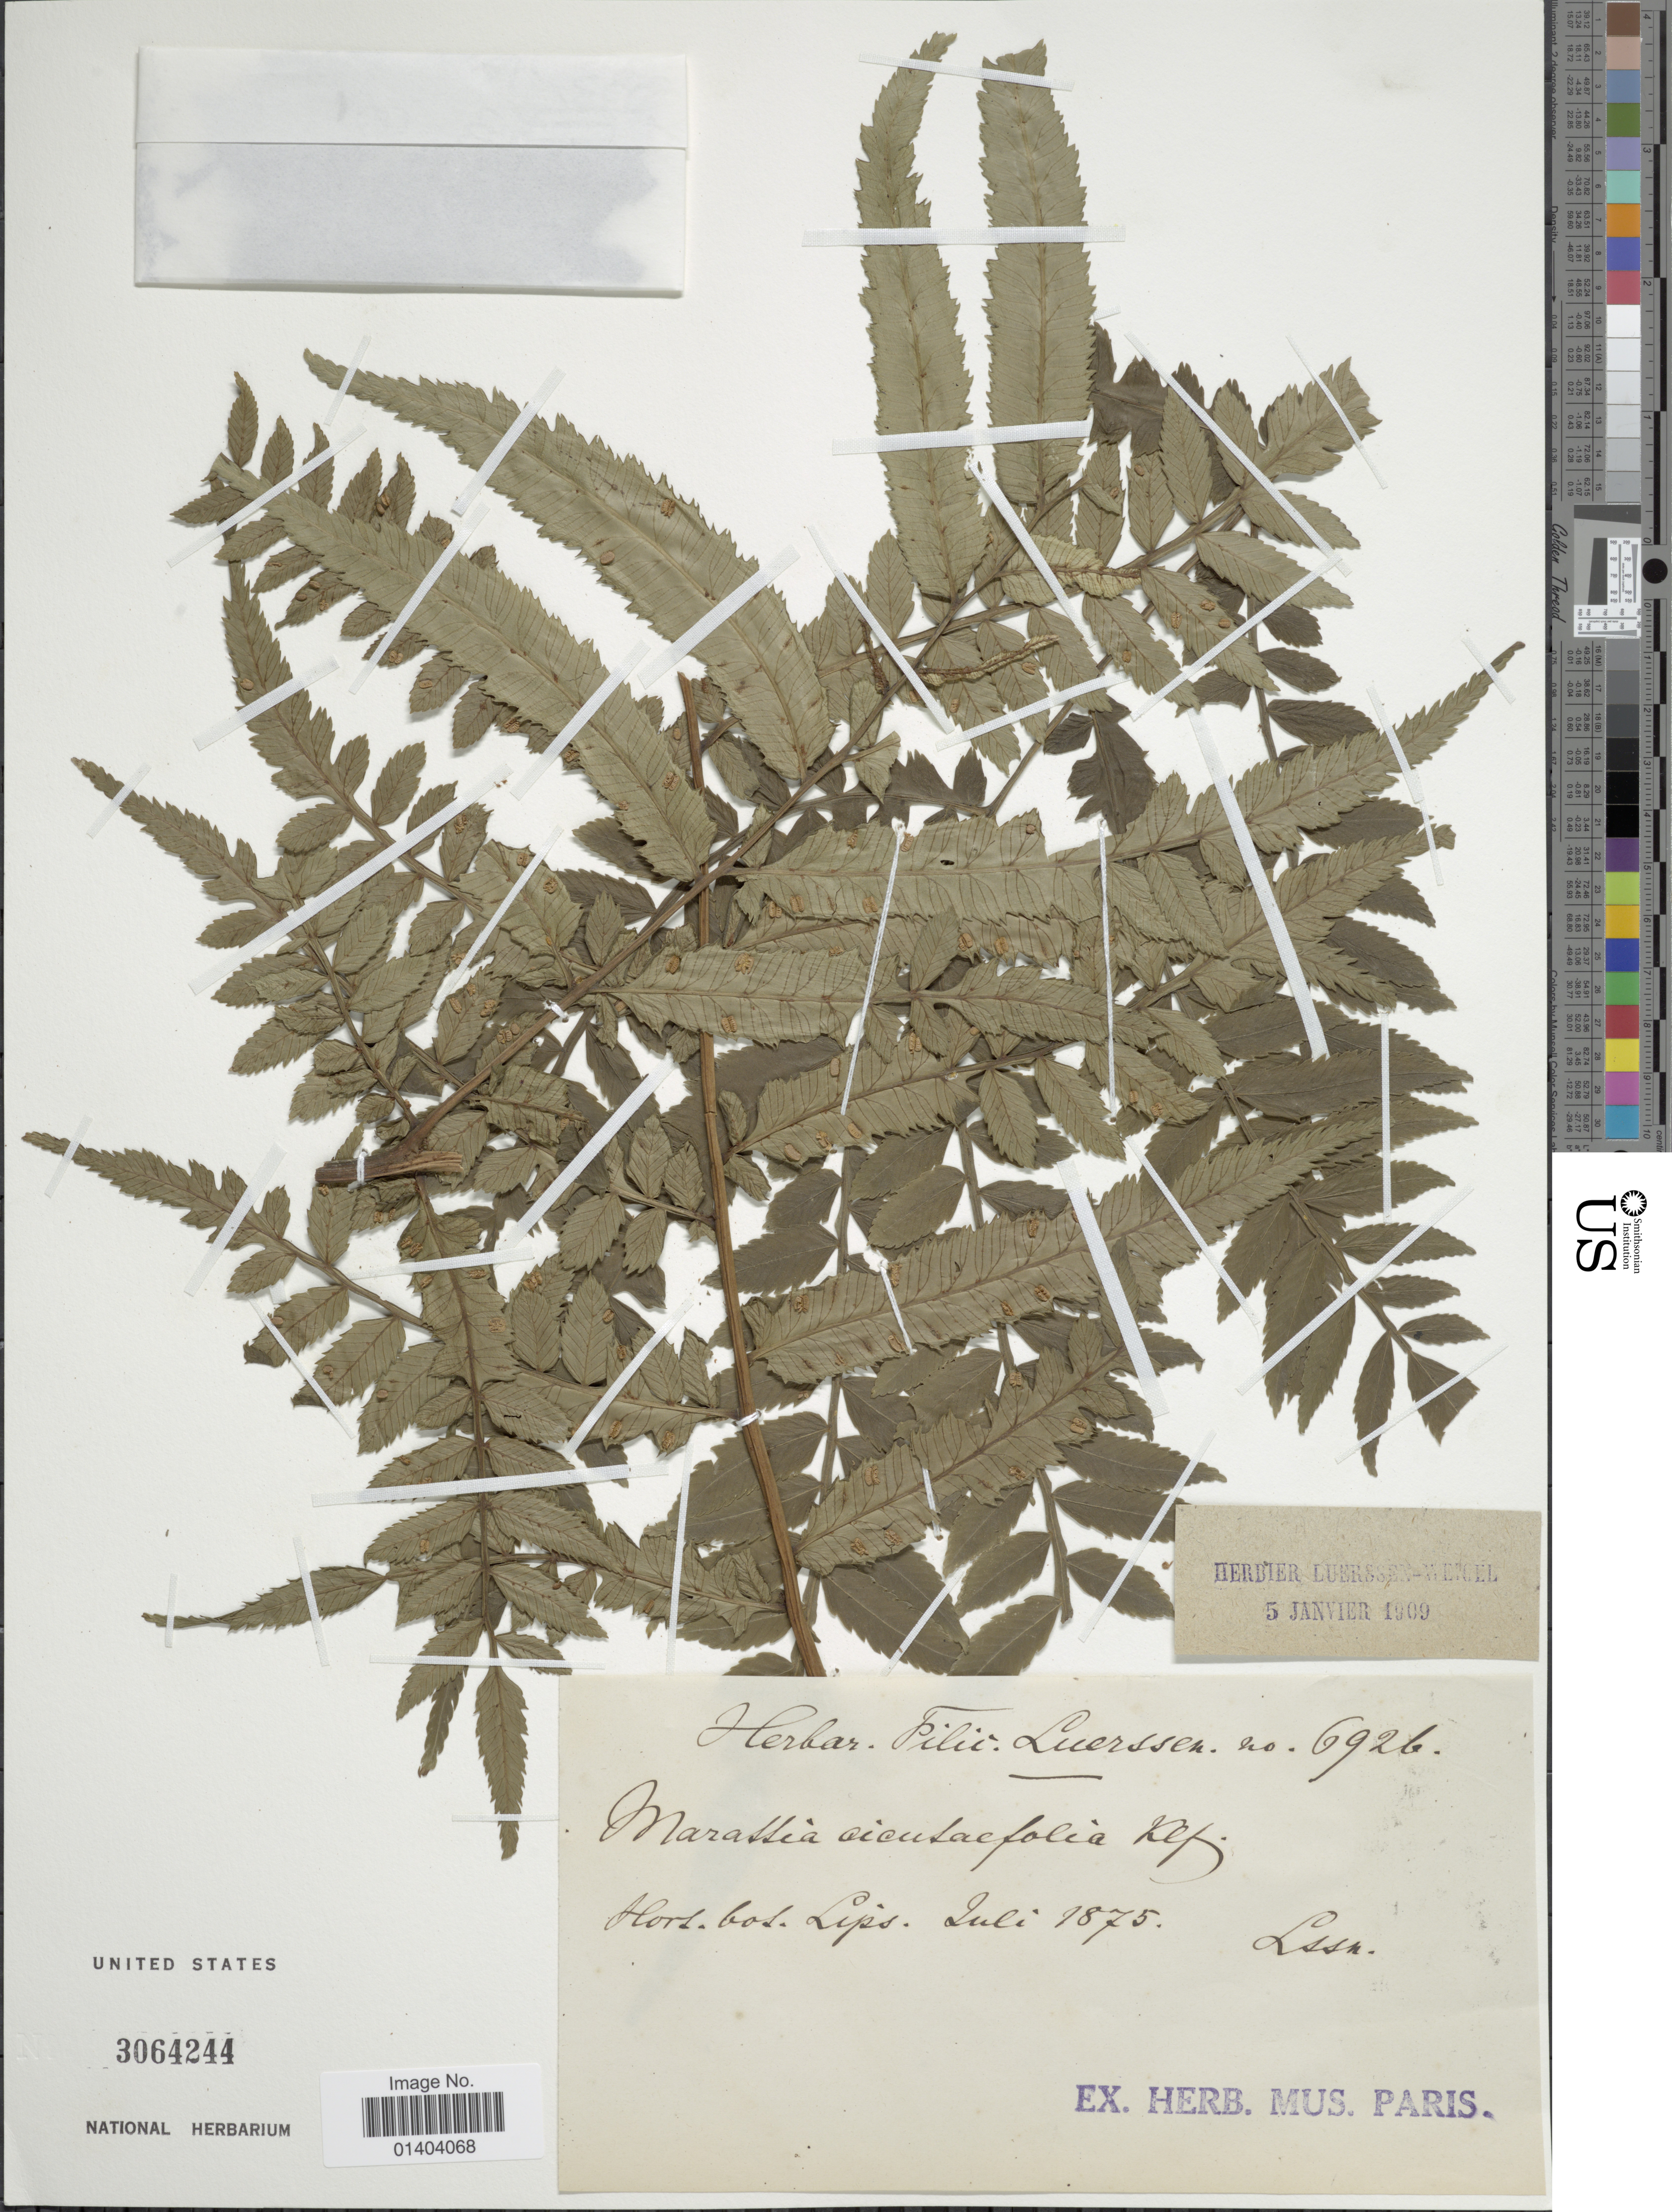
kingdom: Plantae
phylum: Tracheophyta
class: Polypodiopsida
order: Marattiales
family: Marattiaceae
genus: Marattia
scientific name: Marattia cicutifolia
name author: Kaulf.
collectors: Luerssen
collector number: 6926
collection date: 1875-07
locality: Hort. bot. Lips [interpreted]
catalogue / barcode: US 3064244